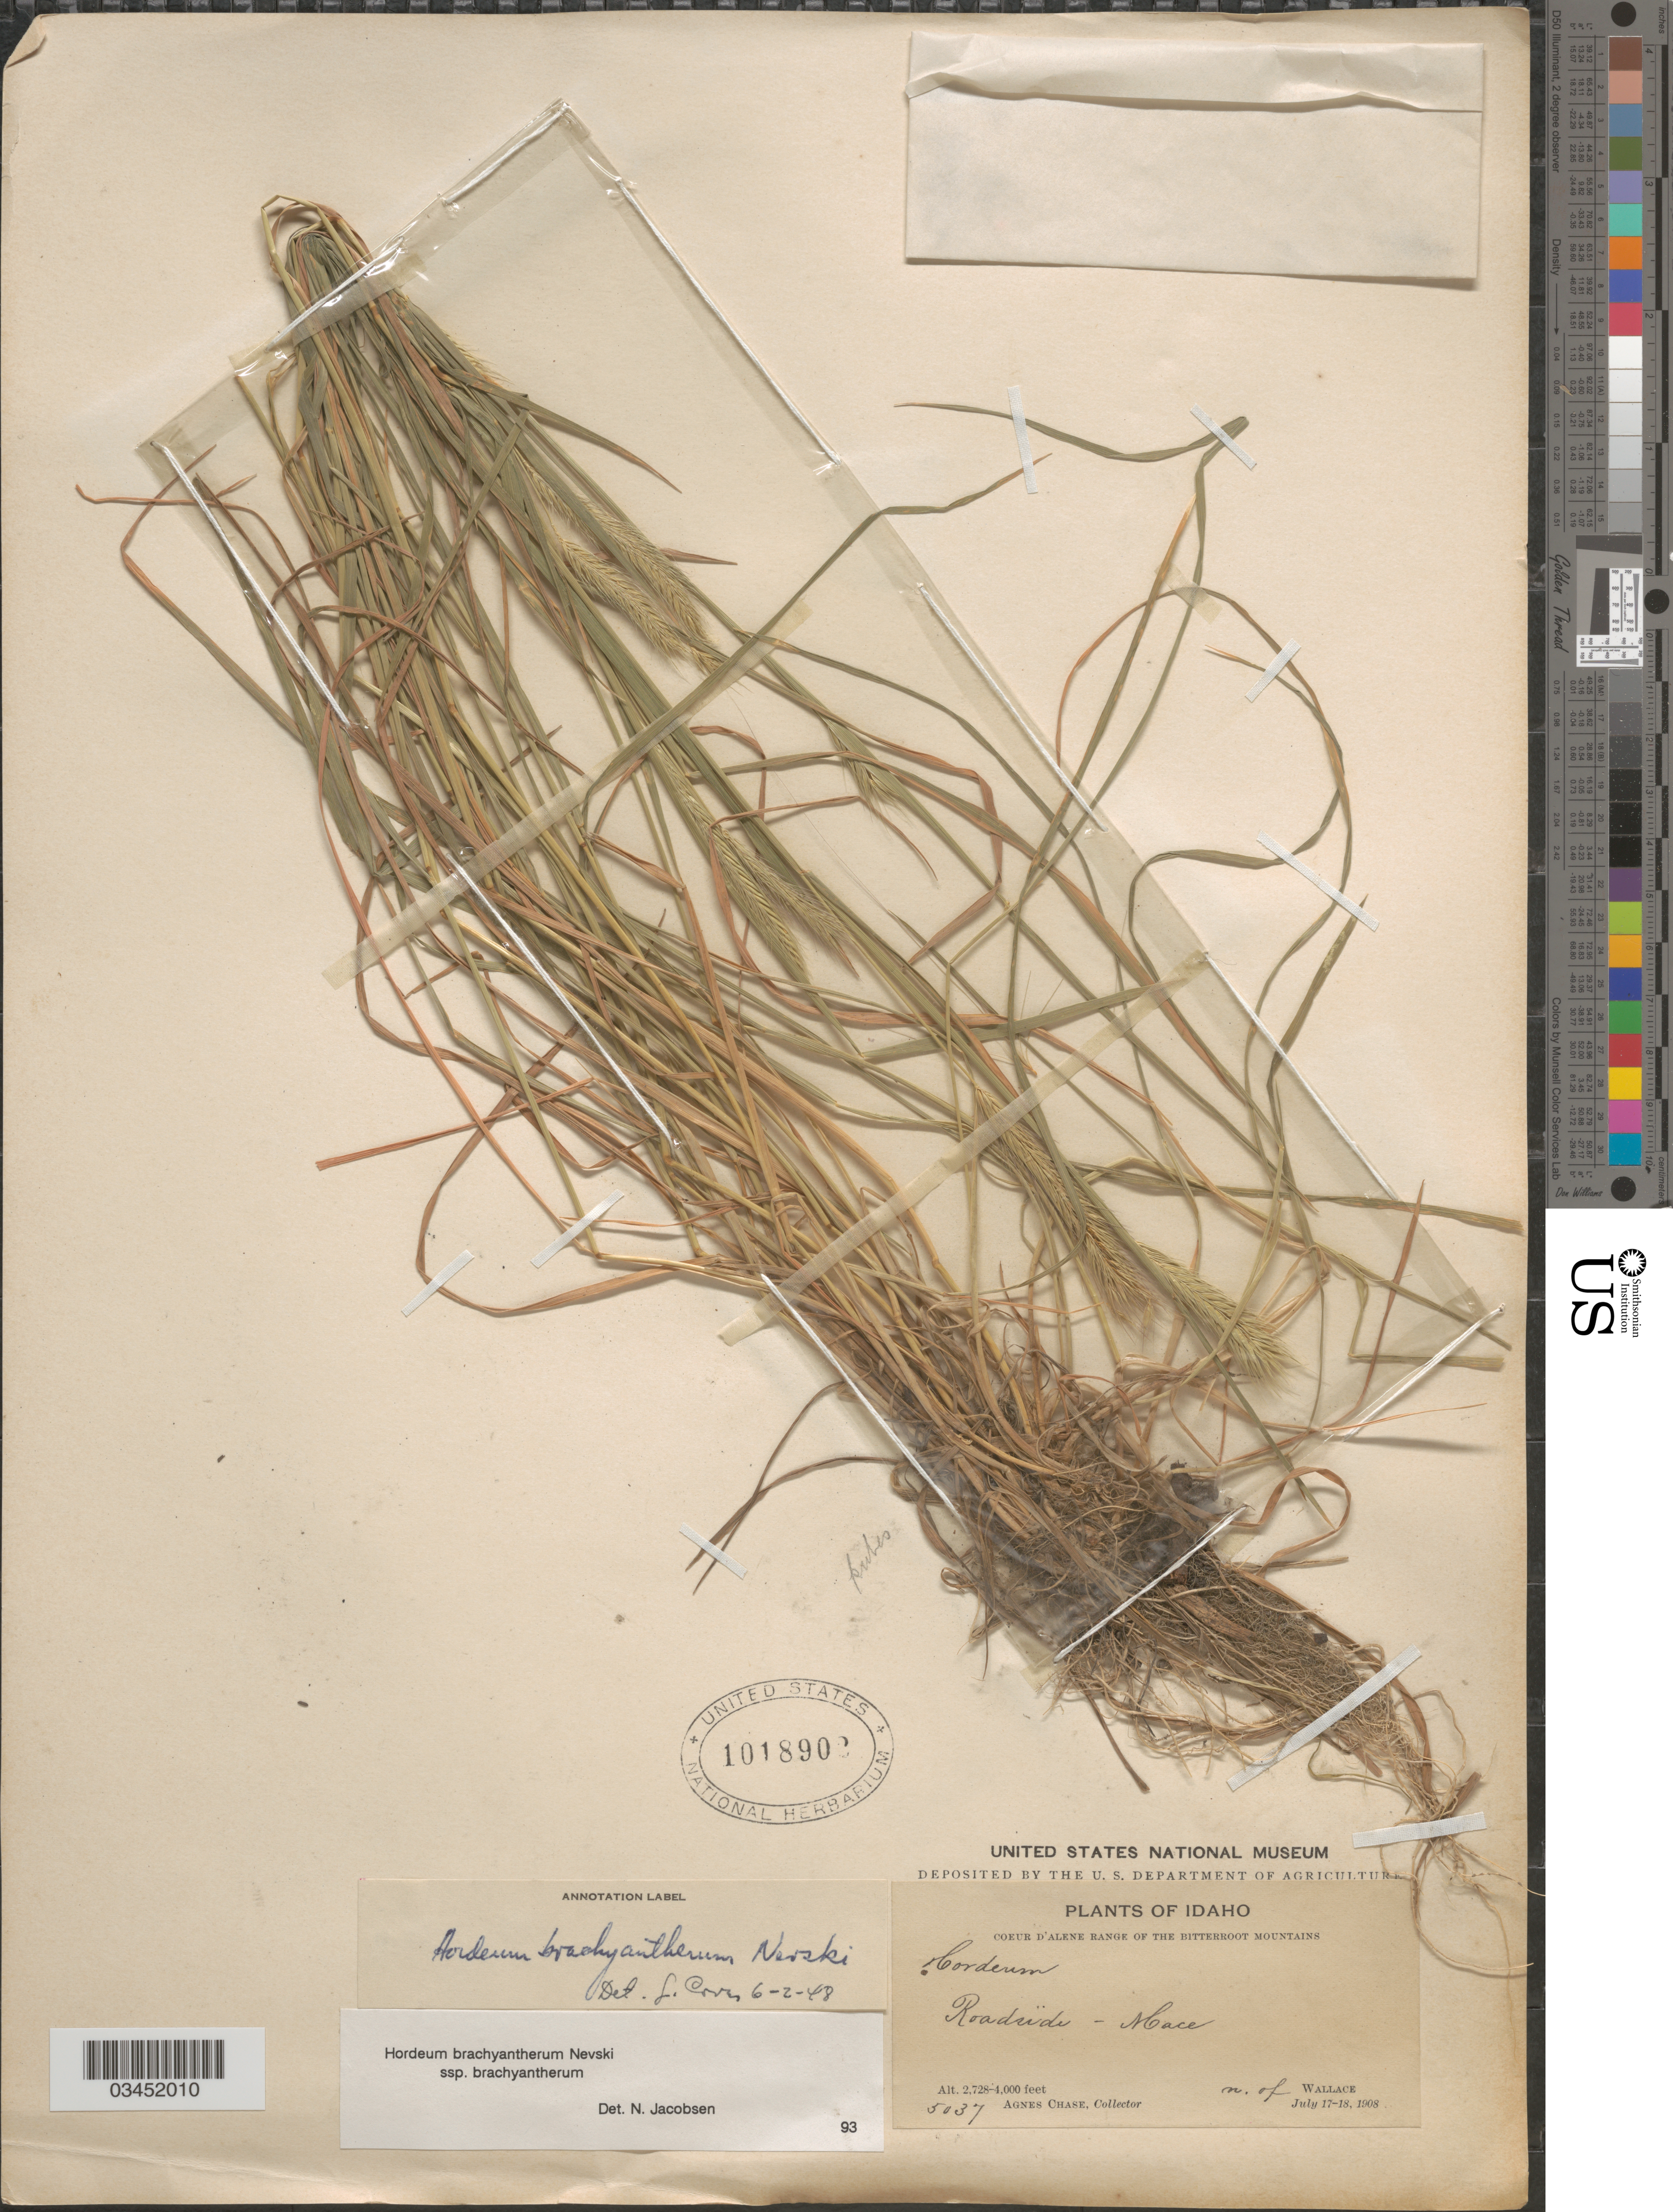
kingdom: Plantae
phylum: Tracheophyta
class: Liliopsida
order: Poales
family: Poaceae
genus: Hordeum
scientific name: Hordeum brachyantherum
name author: Nevski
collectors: A. Chase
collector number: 5037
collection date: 1908-07-17/1908-07-18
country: United States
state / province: Idaho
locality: Coeur d'Alene Range of the Bitterroot Mountains. Roadside - Mace. N. of Wallace.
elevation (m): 831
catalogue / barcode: US 1018902